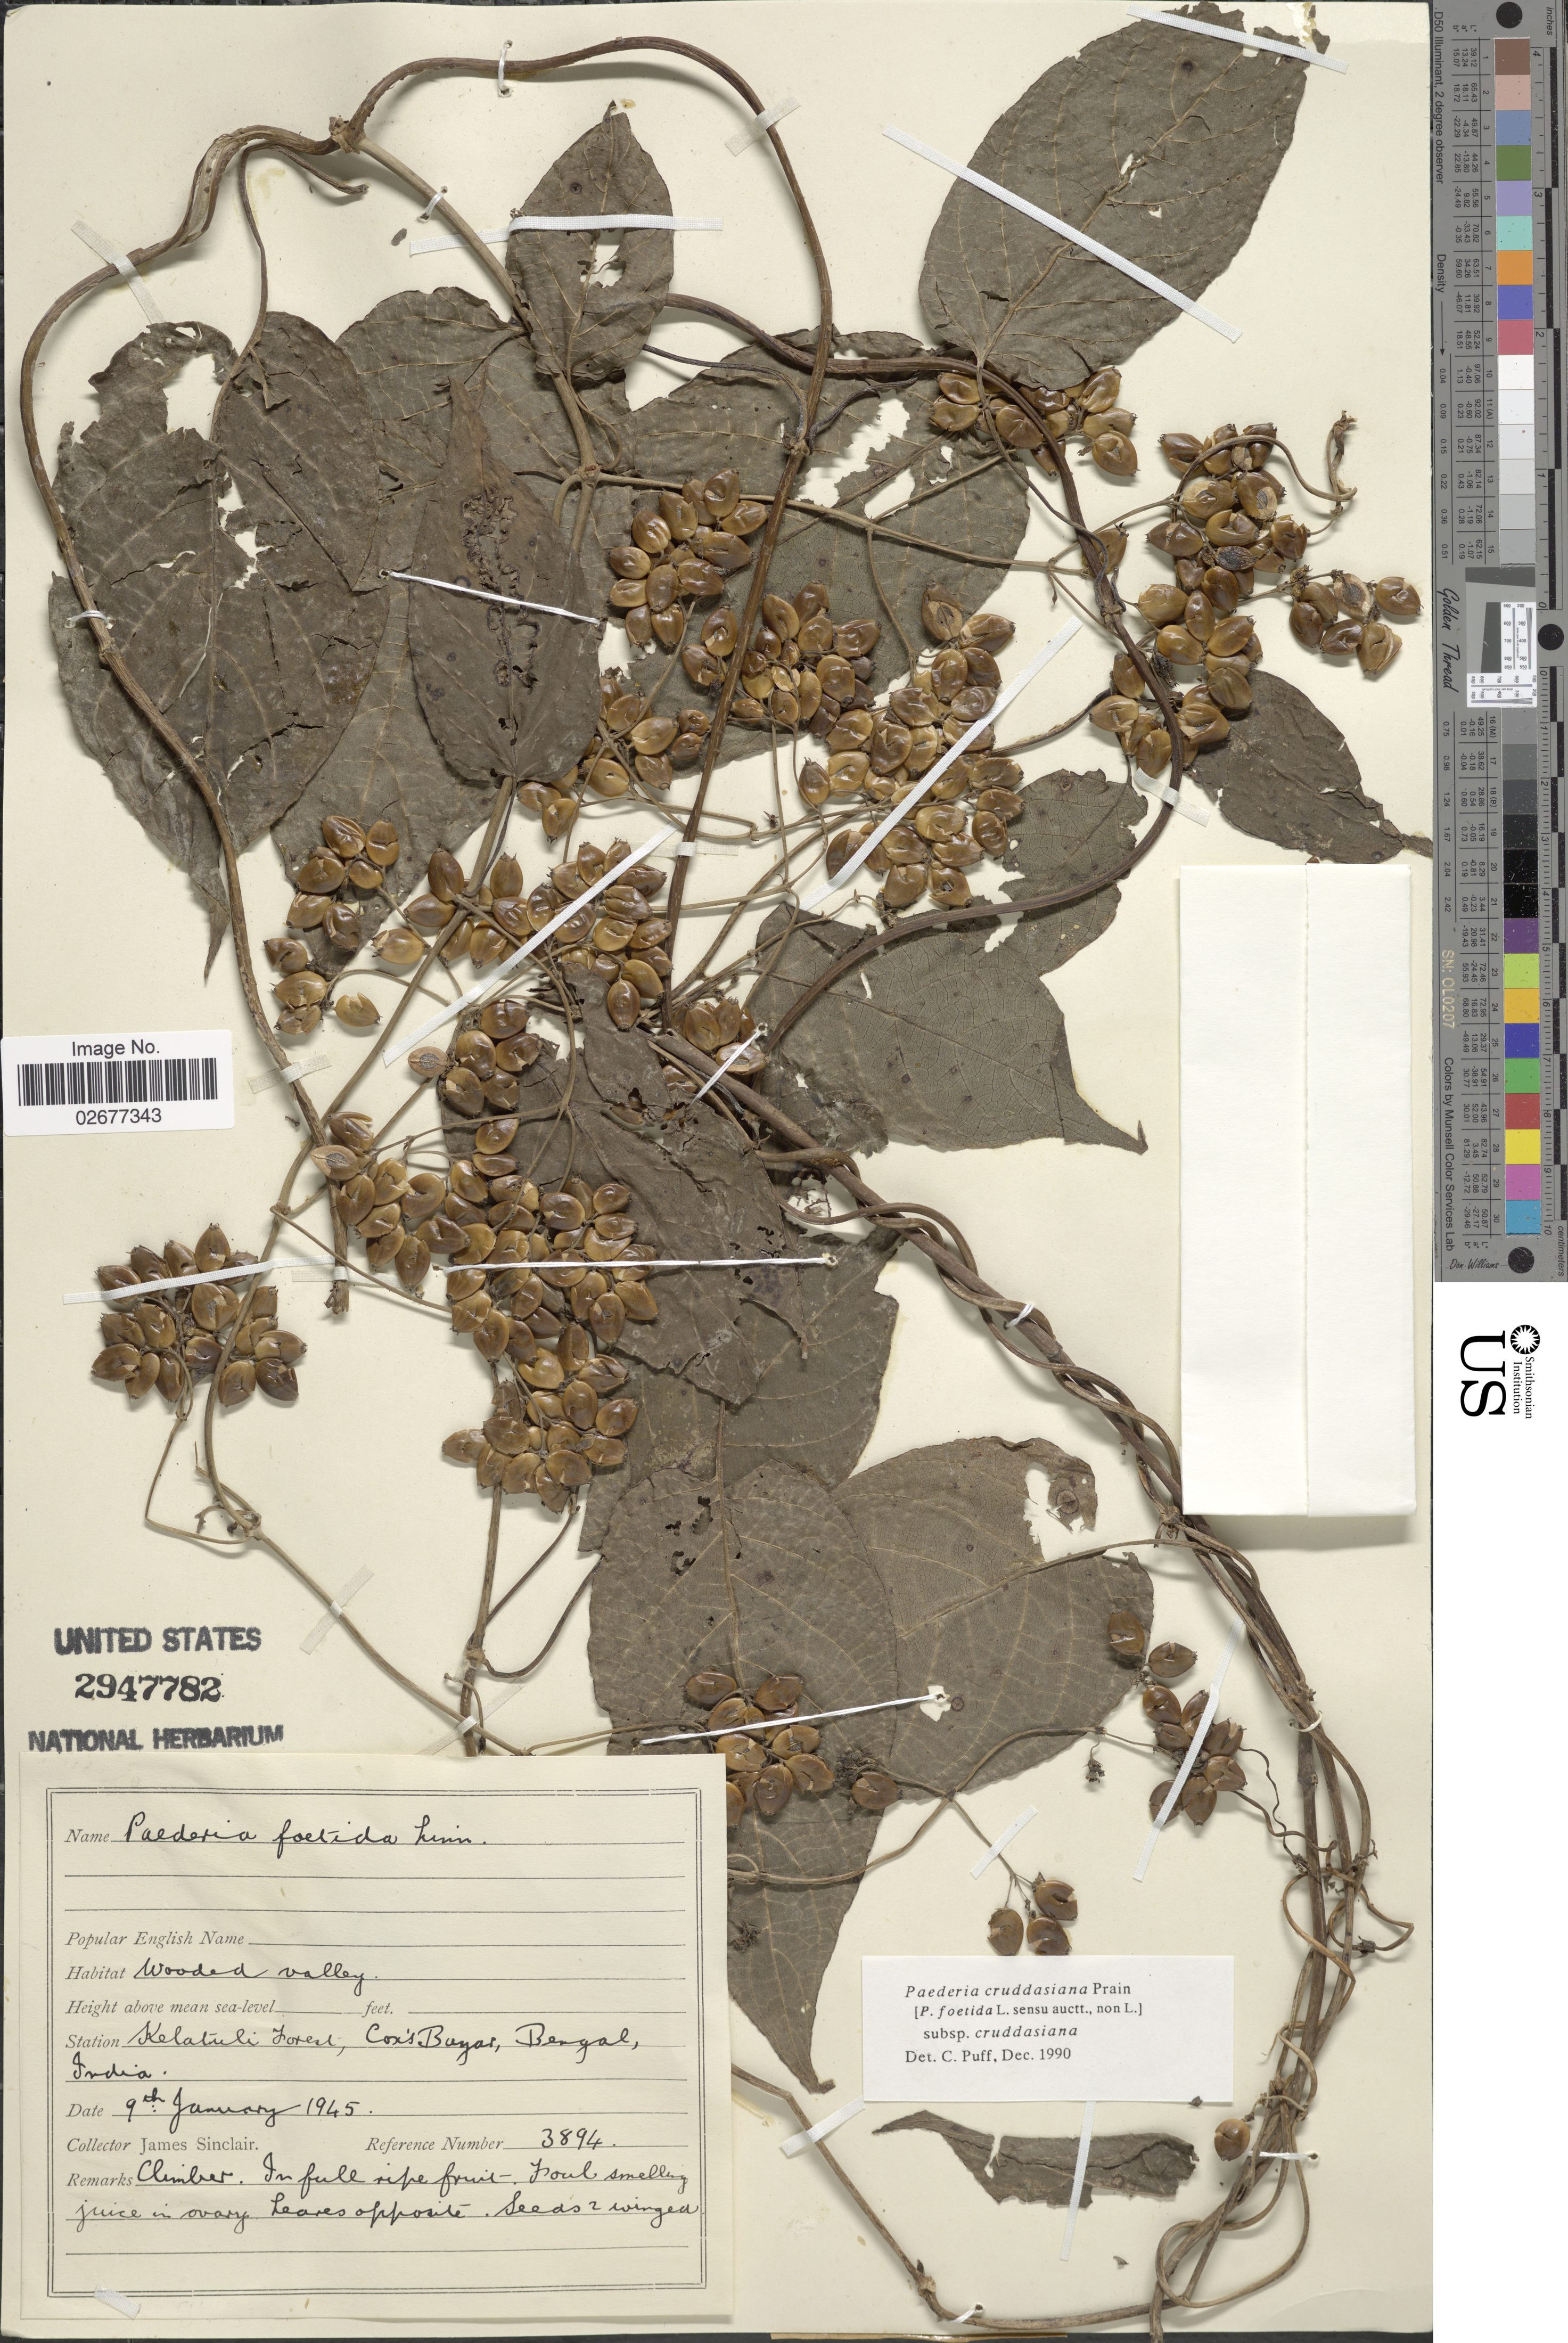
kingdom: Plantae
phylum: Tracheophyta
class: Magnoliopsida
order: Gentianales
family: Rubiaceae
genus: Paederia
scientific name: Paederia cruddasiana subsp. cruddasiana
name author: Prain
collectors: J. Sinclair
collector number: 3894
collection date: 1945-01-09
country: Bangladesh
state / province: Chittagong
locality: Kelatuli Forest, Cox's Bazar, Bengal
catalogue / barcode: US 2947782